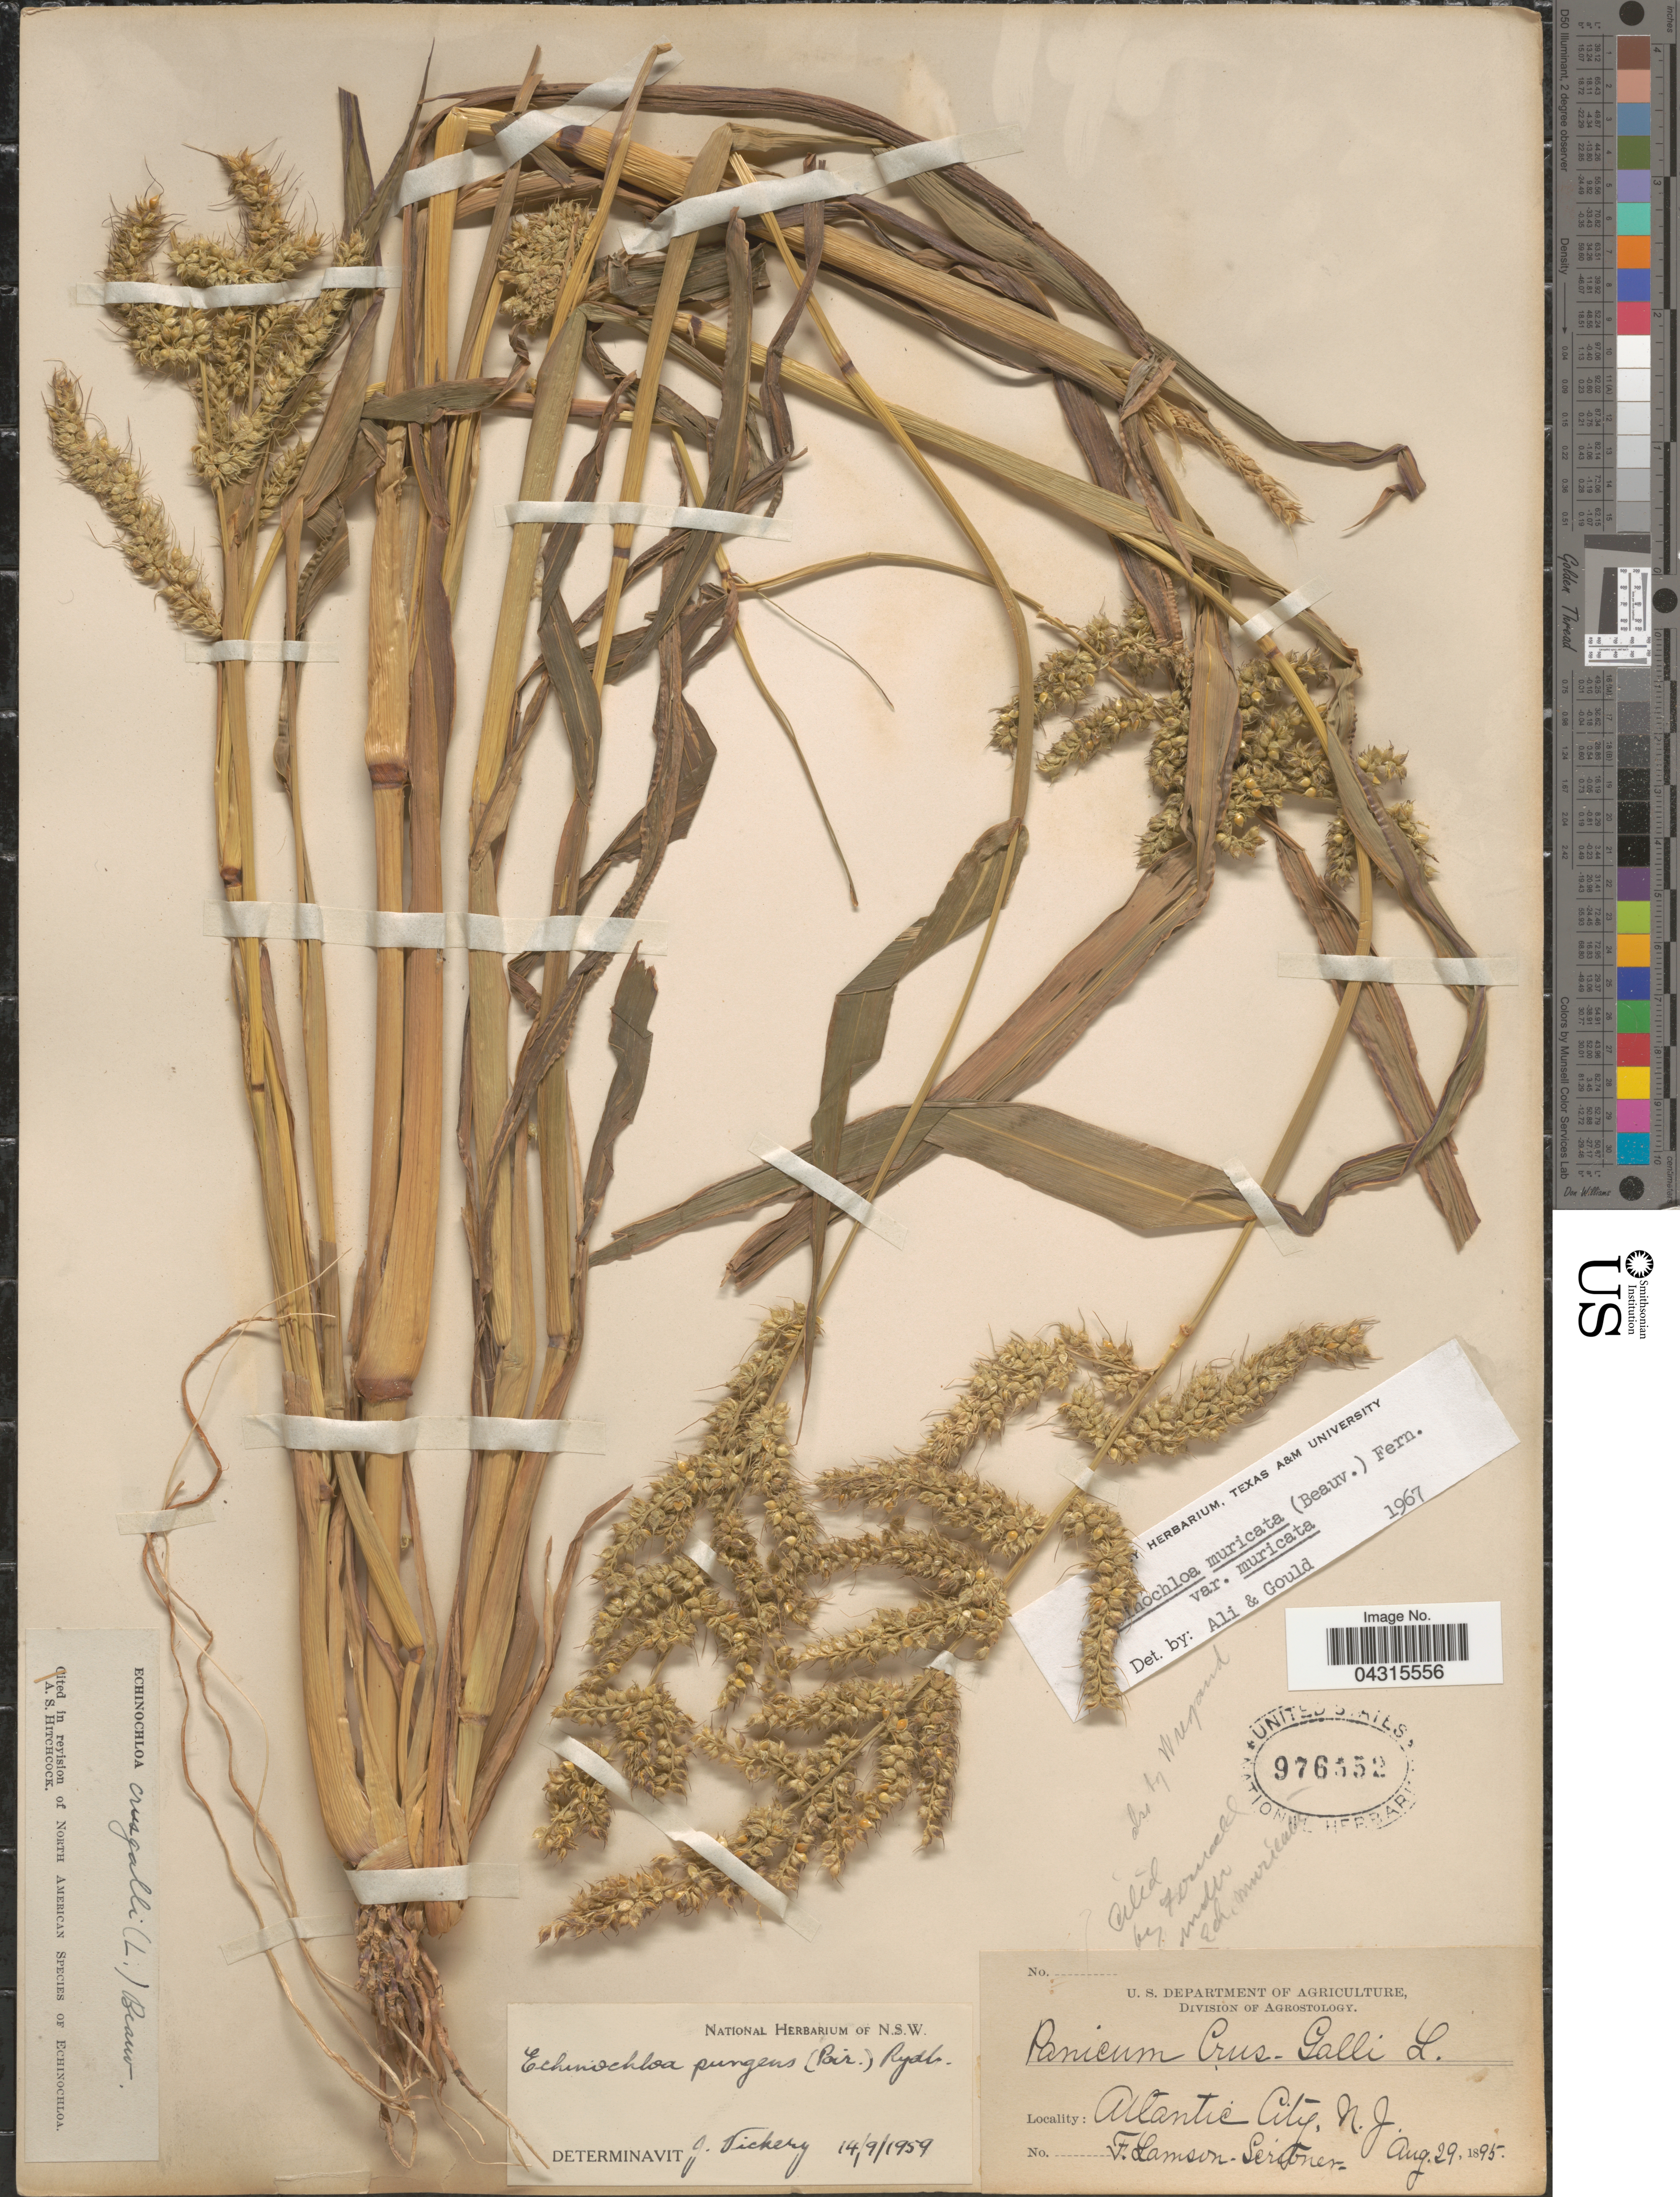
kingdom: Plantae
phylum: Tracheophyta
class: Liliopsida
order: Poales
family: Poaceae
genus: Echinochloa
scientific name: Echinochloa muricata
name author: (P. Beauv.) Fernald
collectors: F. Lamson-Scribner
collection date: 1895-08-29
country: United States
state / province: New Jersey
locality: Atlantic City.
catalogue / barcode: US 976552